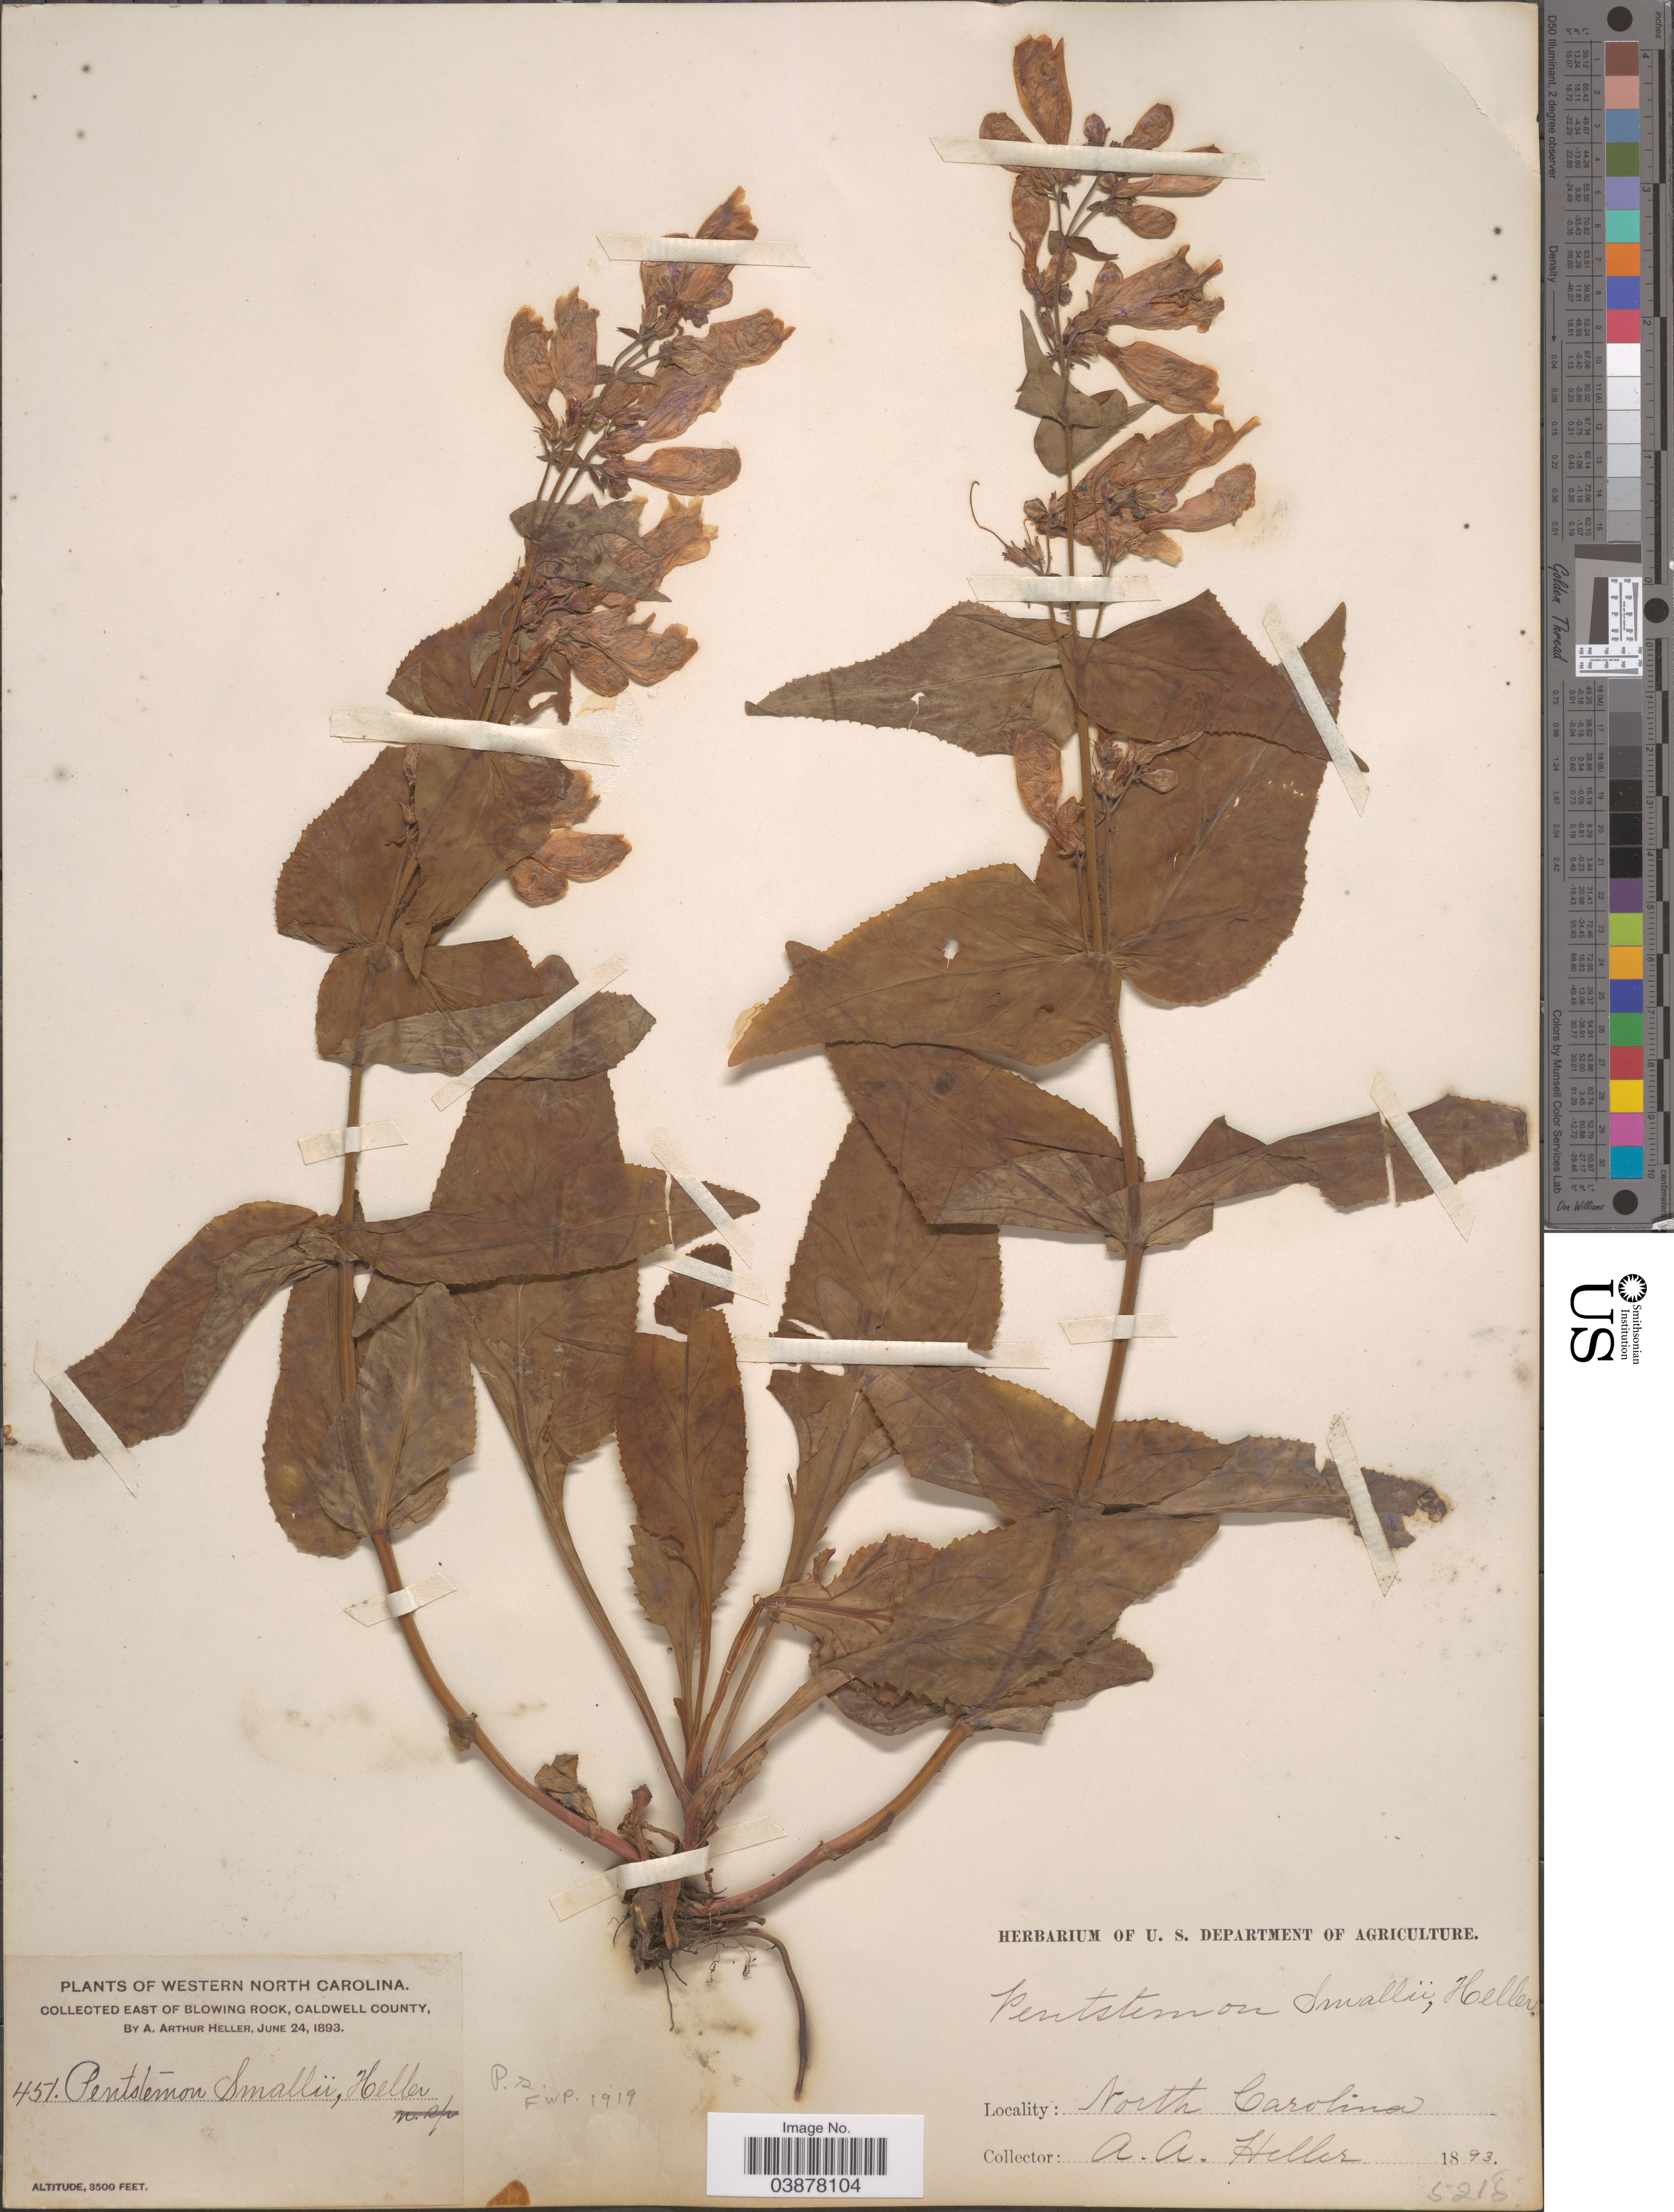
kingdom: Plantae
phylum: Tracheophyta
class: Magnoliopsida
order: Lamiales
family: Plantaginaceae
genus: Penstemon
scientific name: Penstemon smallii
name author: A. Heller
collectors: A. A. Heller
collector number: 451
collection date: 1893-06-24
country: United States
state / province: North Carolina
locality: Western North Carolina. East of Blowing Rock, Caldwell County.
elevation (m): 1067